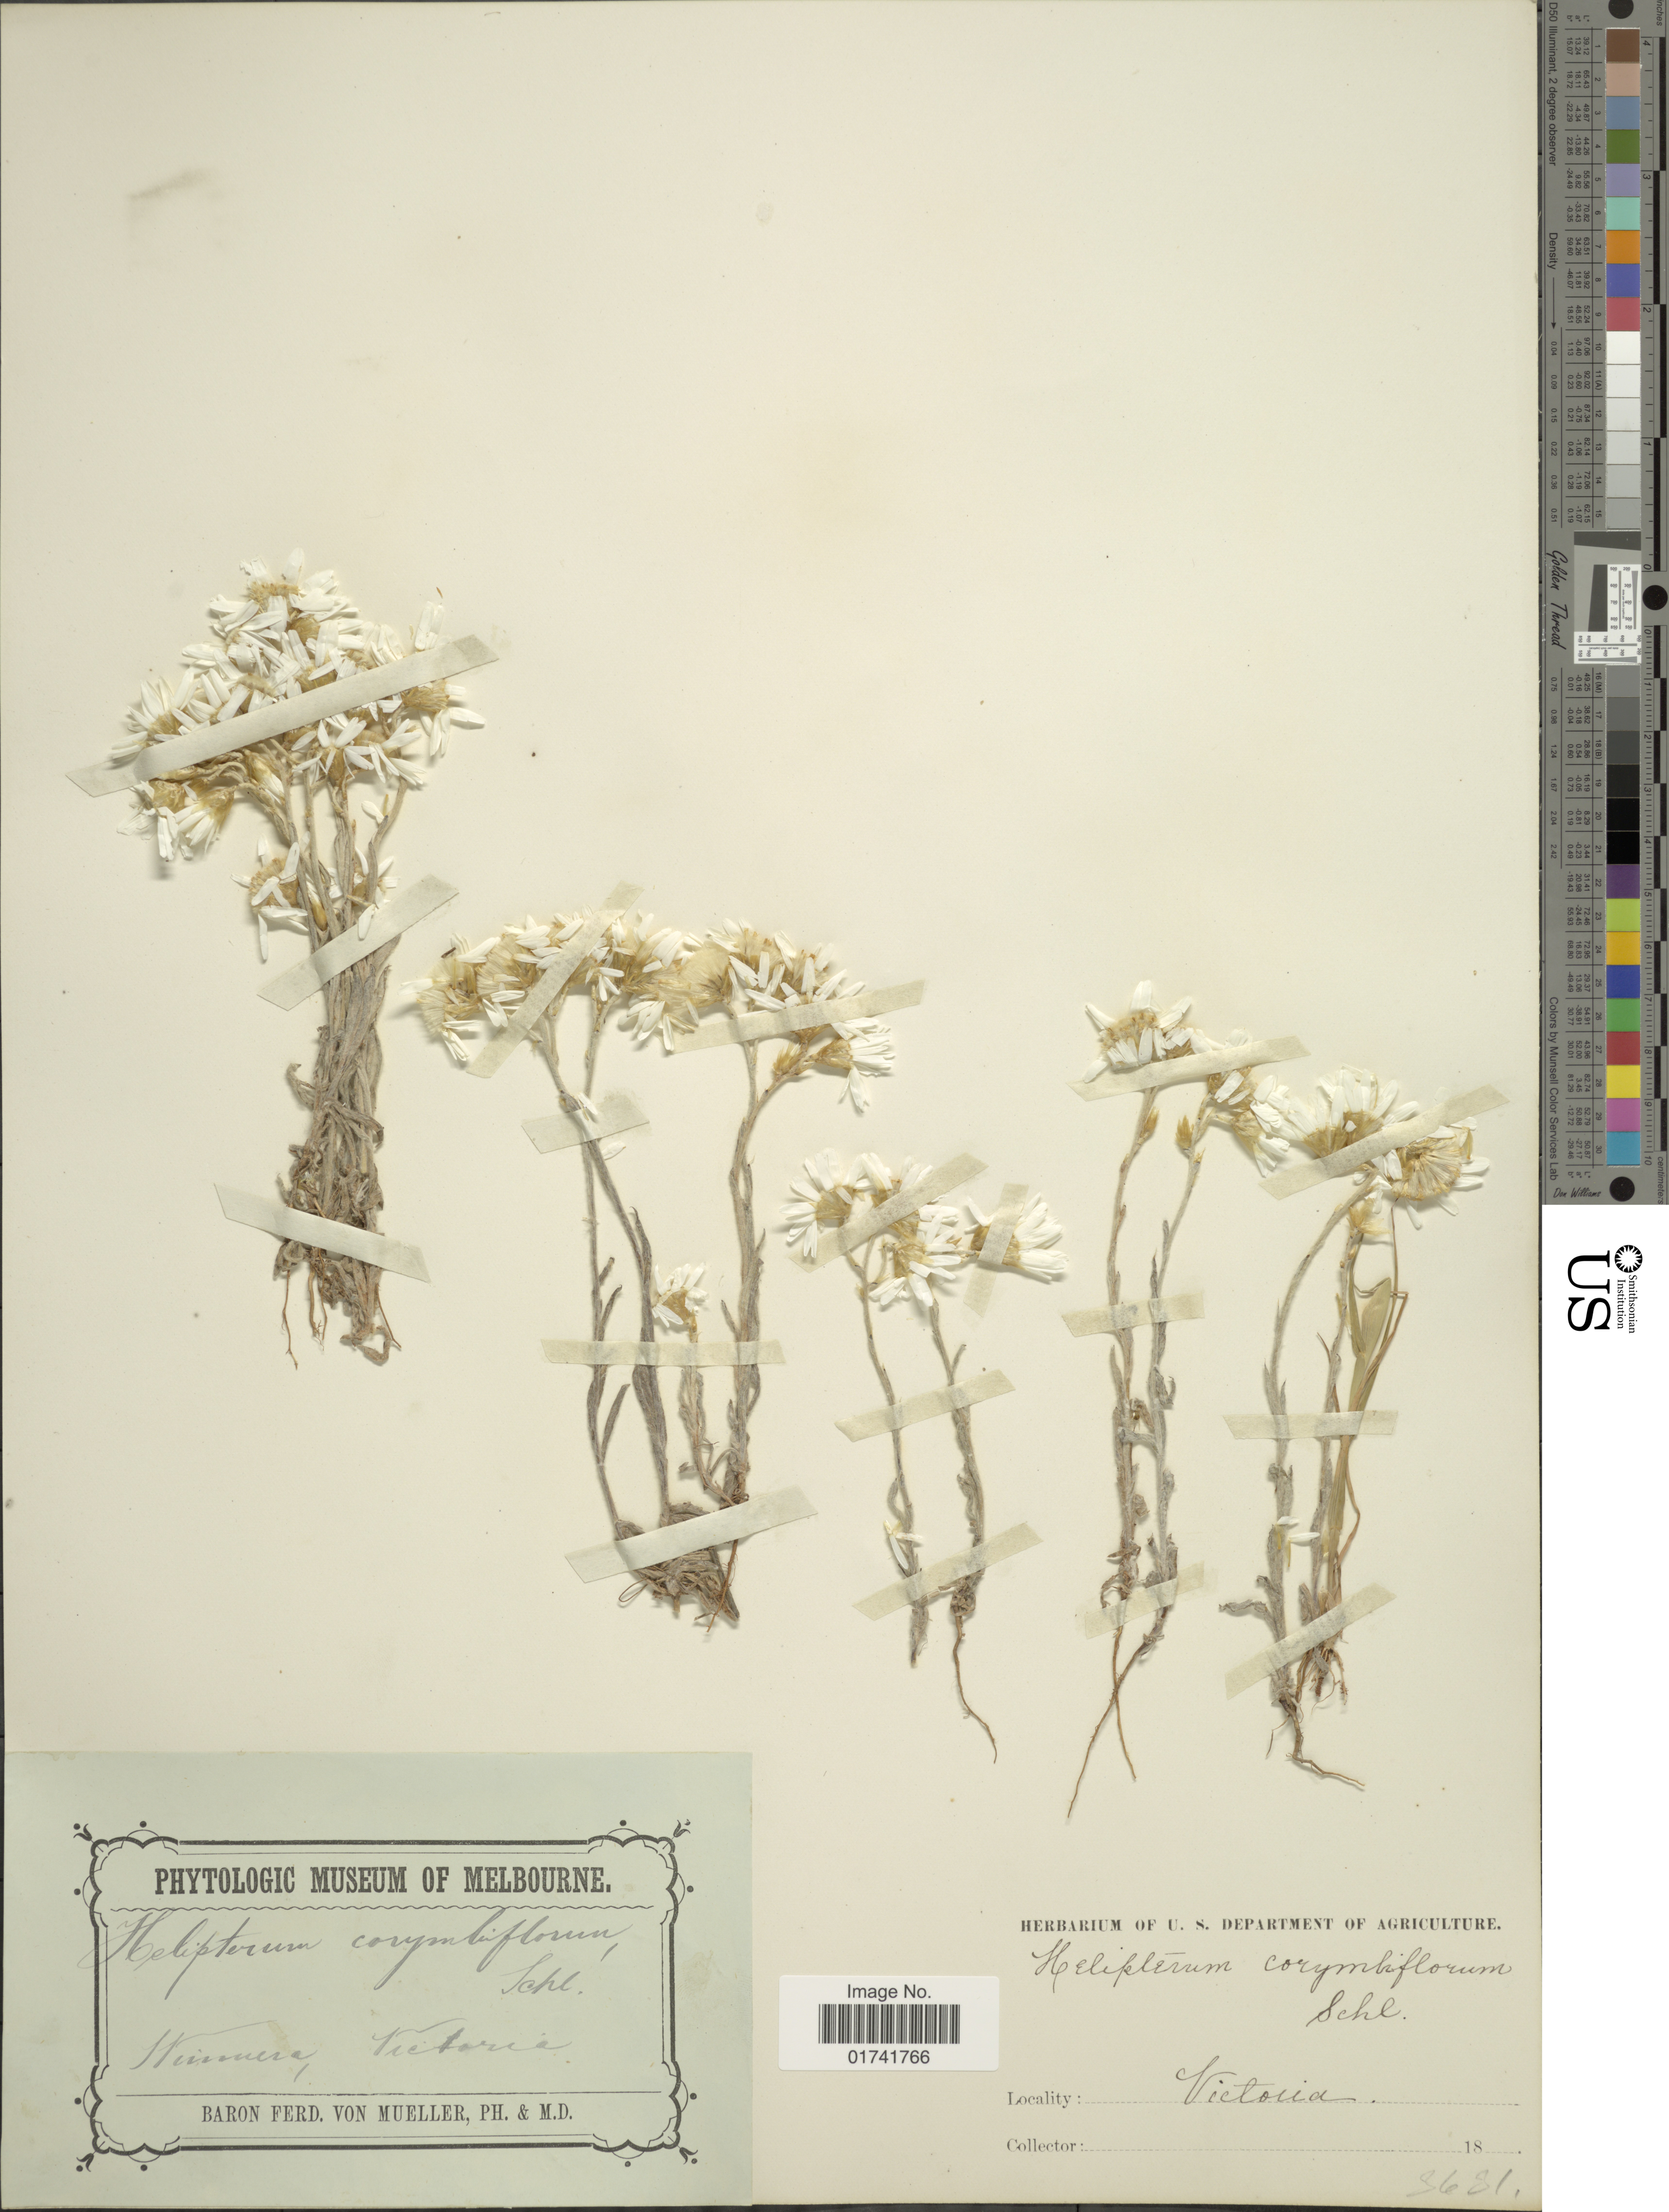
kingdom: Plantae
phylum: Tracheophyta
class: Magnoliopsida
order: Asterales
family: Asteraceae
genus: Rhodanthe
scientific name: Rhodanthe corymbiflora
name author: (Schltdl.) Paul G. Wilson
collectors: F. von Mueller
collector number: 3631?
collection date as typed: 18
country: Australia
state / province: Victoria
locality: Hinuera, Victoria